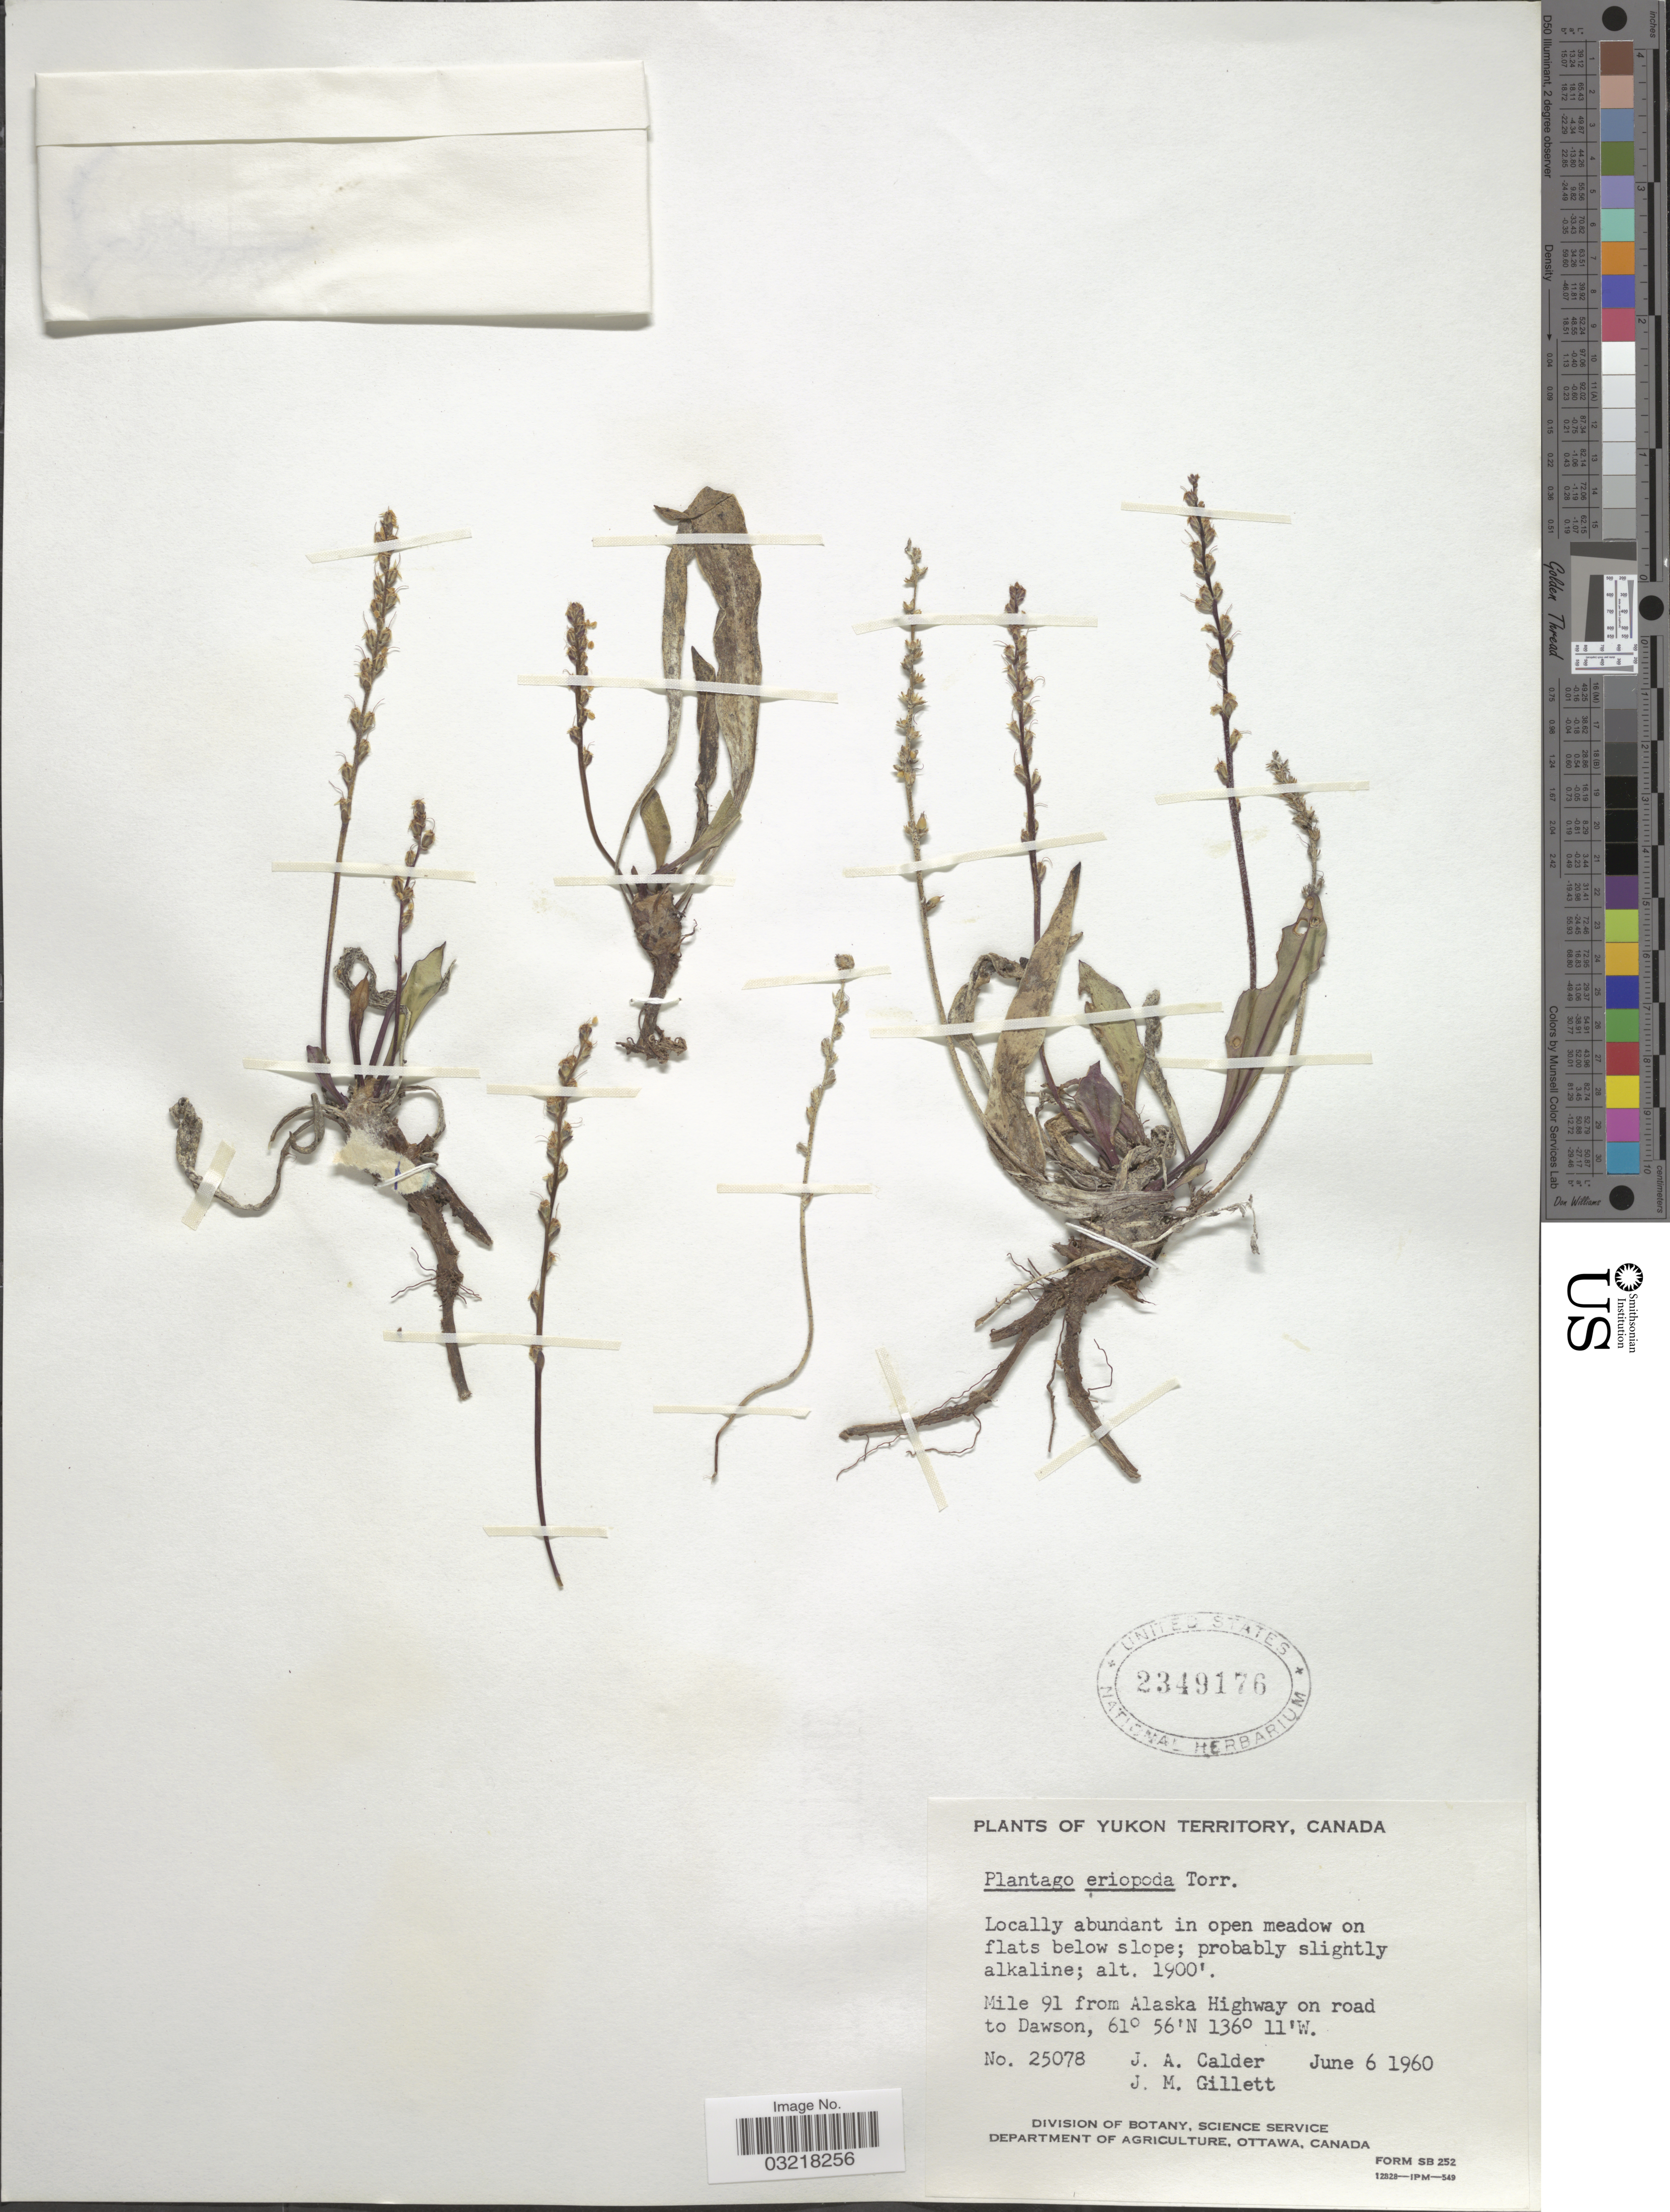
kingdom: Plantae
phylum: Tracheophyta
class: Magnoliopsida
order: Lamiales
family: Plantaginaceae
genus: Plantago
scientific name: Plantago eriopoda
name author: Torr.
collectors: J. A. Calder & J. M. Gillett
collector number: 25078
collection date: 1960-06-06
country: Canada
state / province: Yukon Territory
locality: Mile 91 from Alaska Highway on road to Dawson.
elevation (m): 579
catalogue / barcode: US 2349176